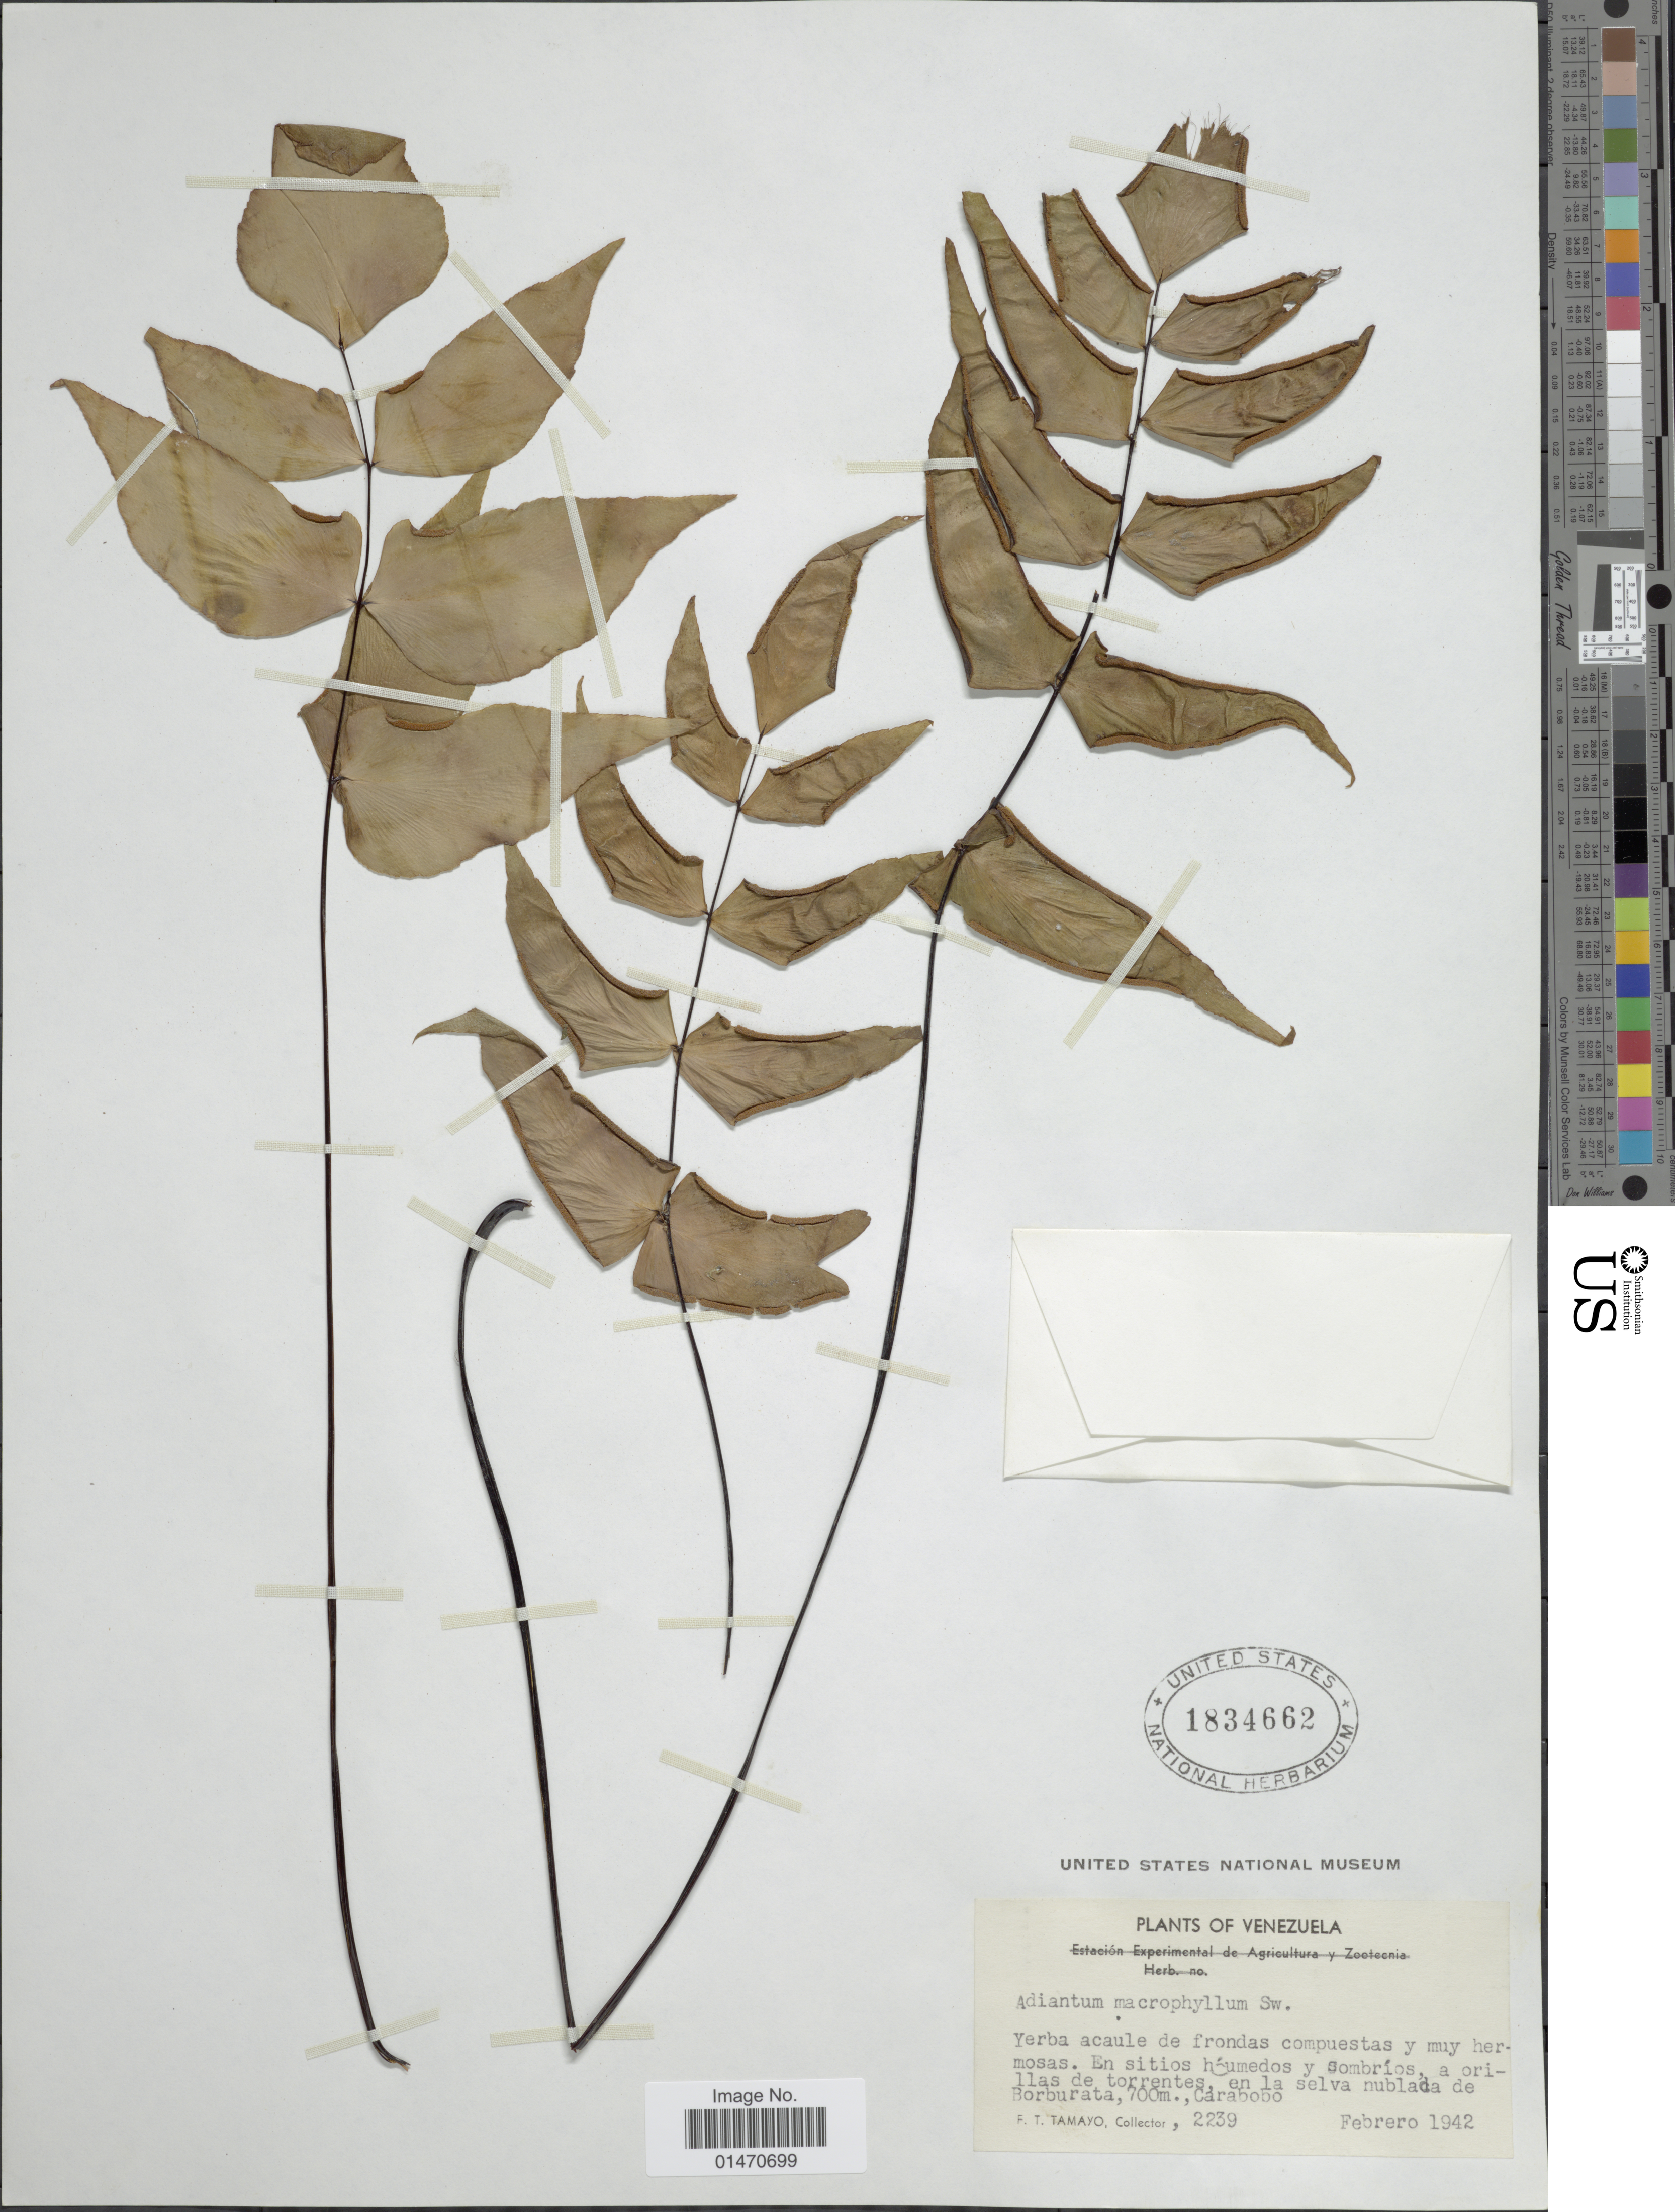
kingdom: Plantae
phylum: Tracheophyta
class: Polypodiopsida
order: Polypodiales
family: Pteridaceae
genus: Adiantum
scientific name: Adiantum macrophyllum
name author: Sw.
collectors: F. Tamayo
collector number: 2239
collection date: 1942-02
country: Venezuela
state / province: Carabobo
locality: Yerba acaule de frondas compuestas y muy hermosas, en sitios humedos y sombrios, a orillas de torrentes, en la selva nublada de Borburata, Carabobo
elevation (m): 700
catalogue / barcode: US 1834662